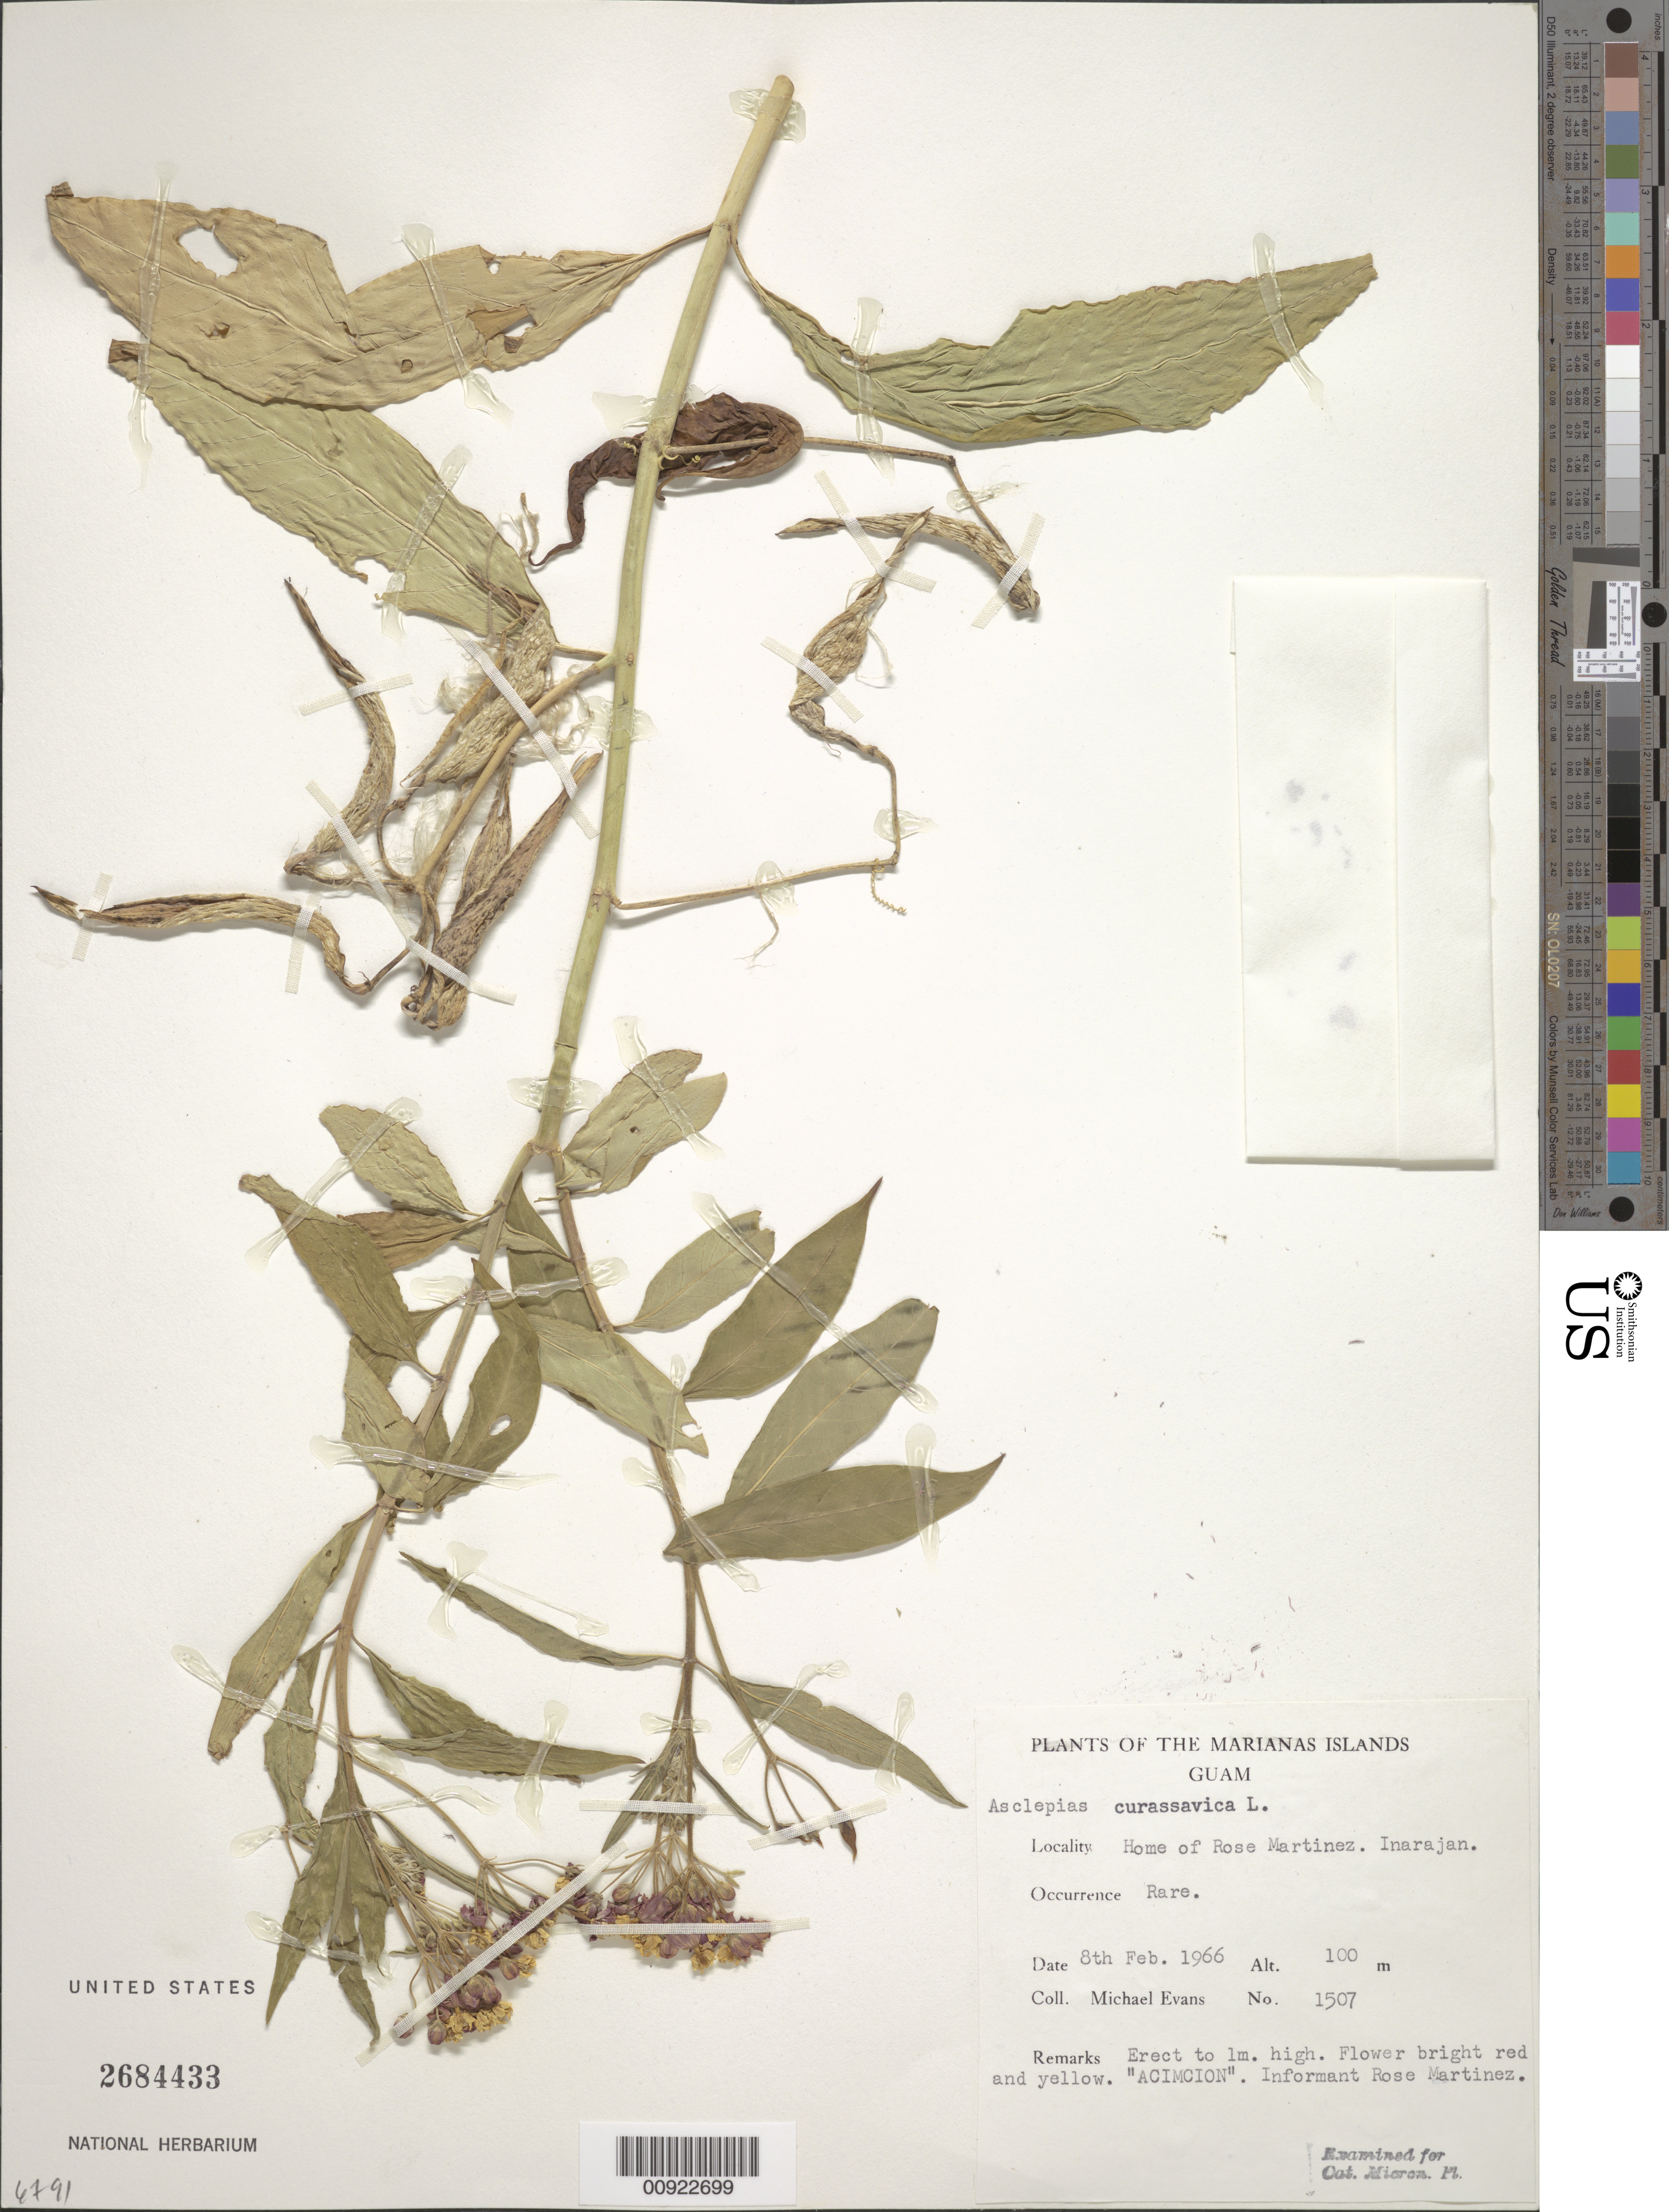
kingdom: Plantae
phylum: Tracheophyta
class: Magnoliopsida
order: Gentianales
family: Apocynaceae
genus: Asclepias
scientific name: Asclepias curassavica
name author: L.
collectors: M. Evans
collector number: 1507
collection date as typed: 08 Feb 1966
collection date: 1966-02-08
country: Guam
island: Guam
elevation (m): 100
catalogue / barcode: US 2684433